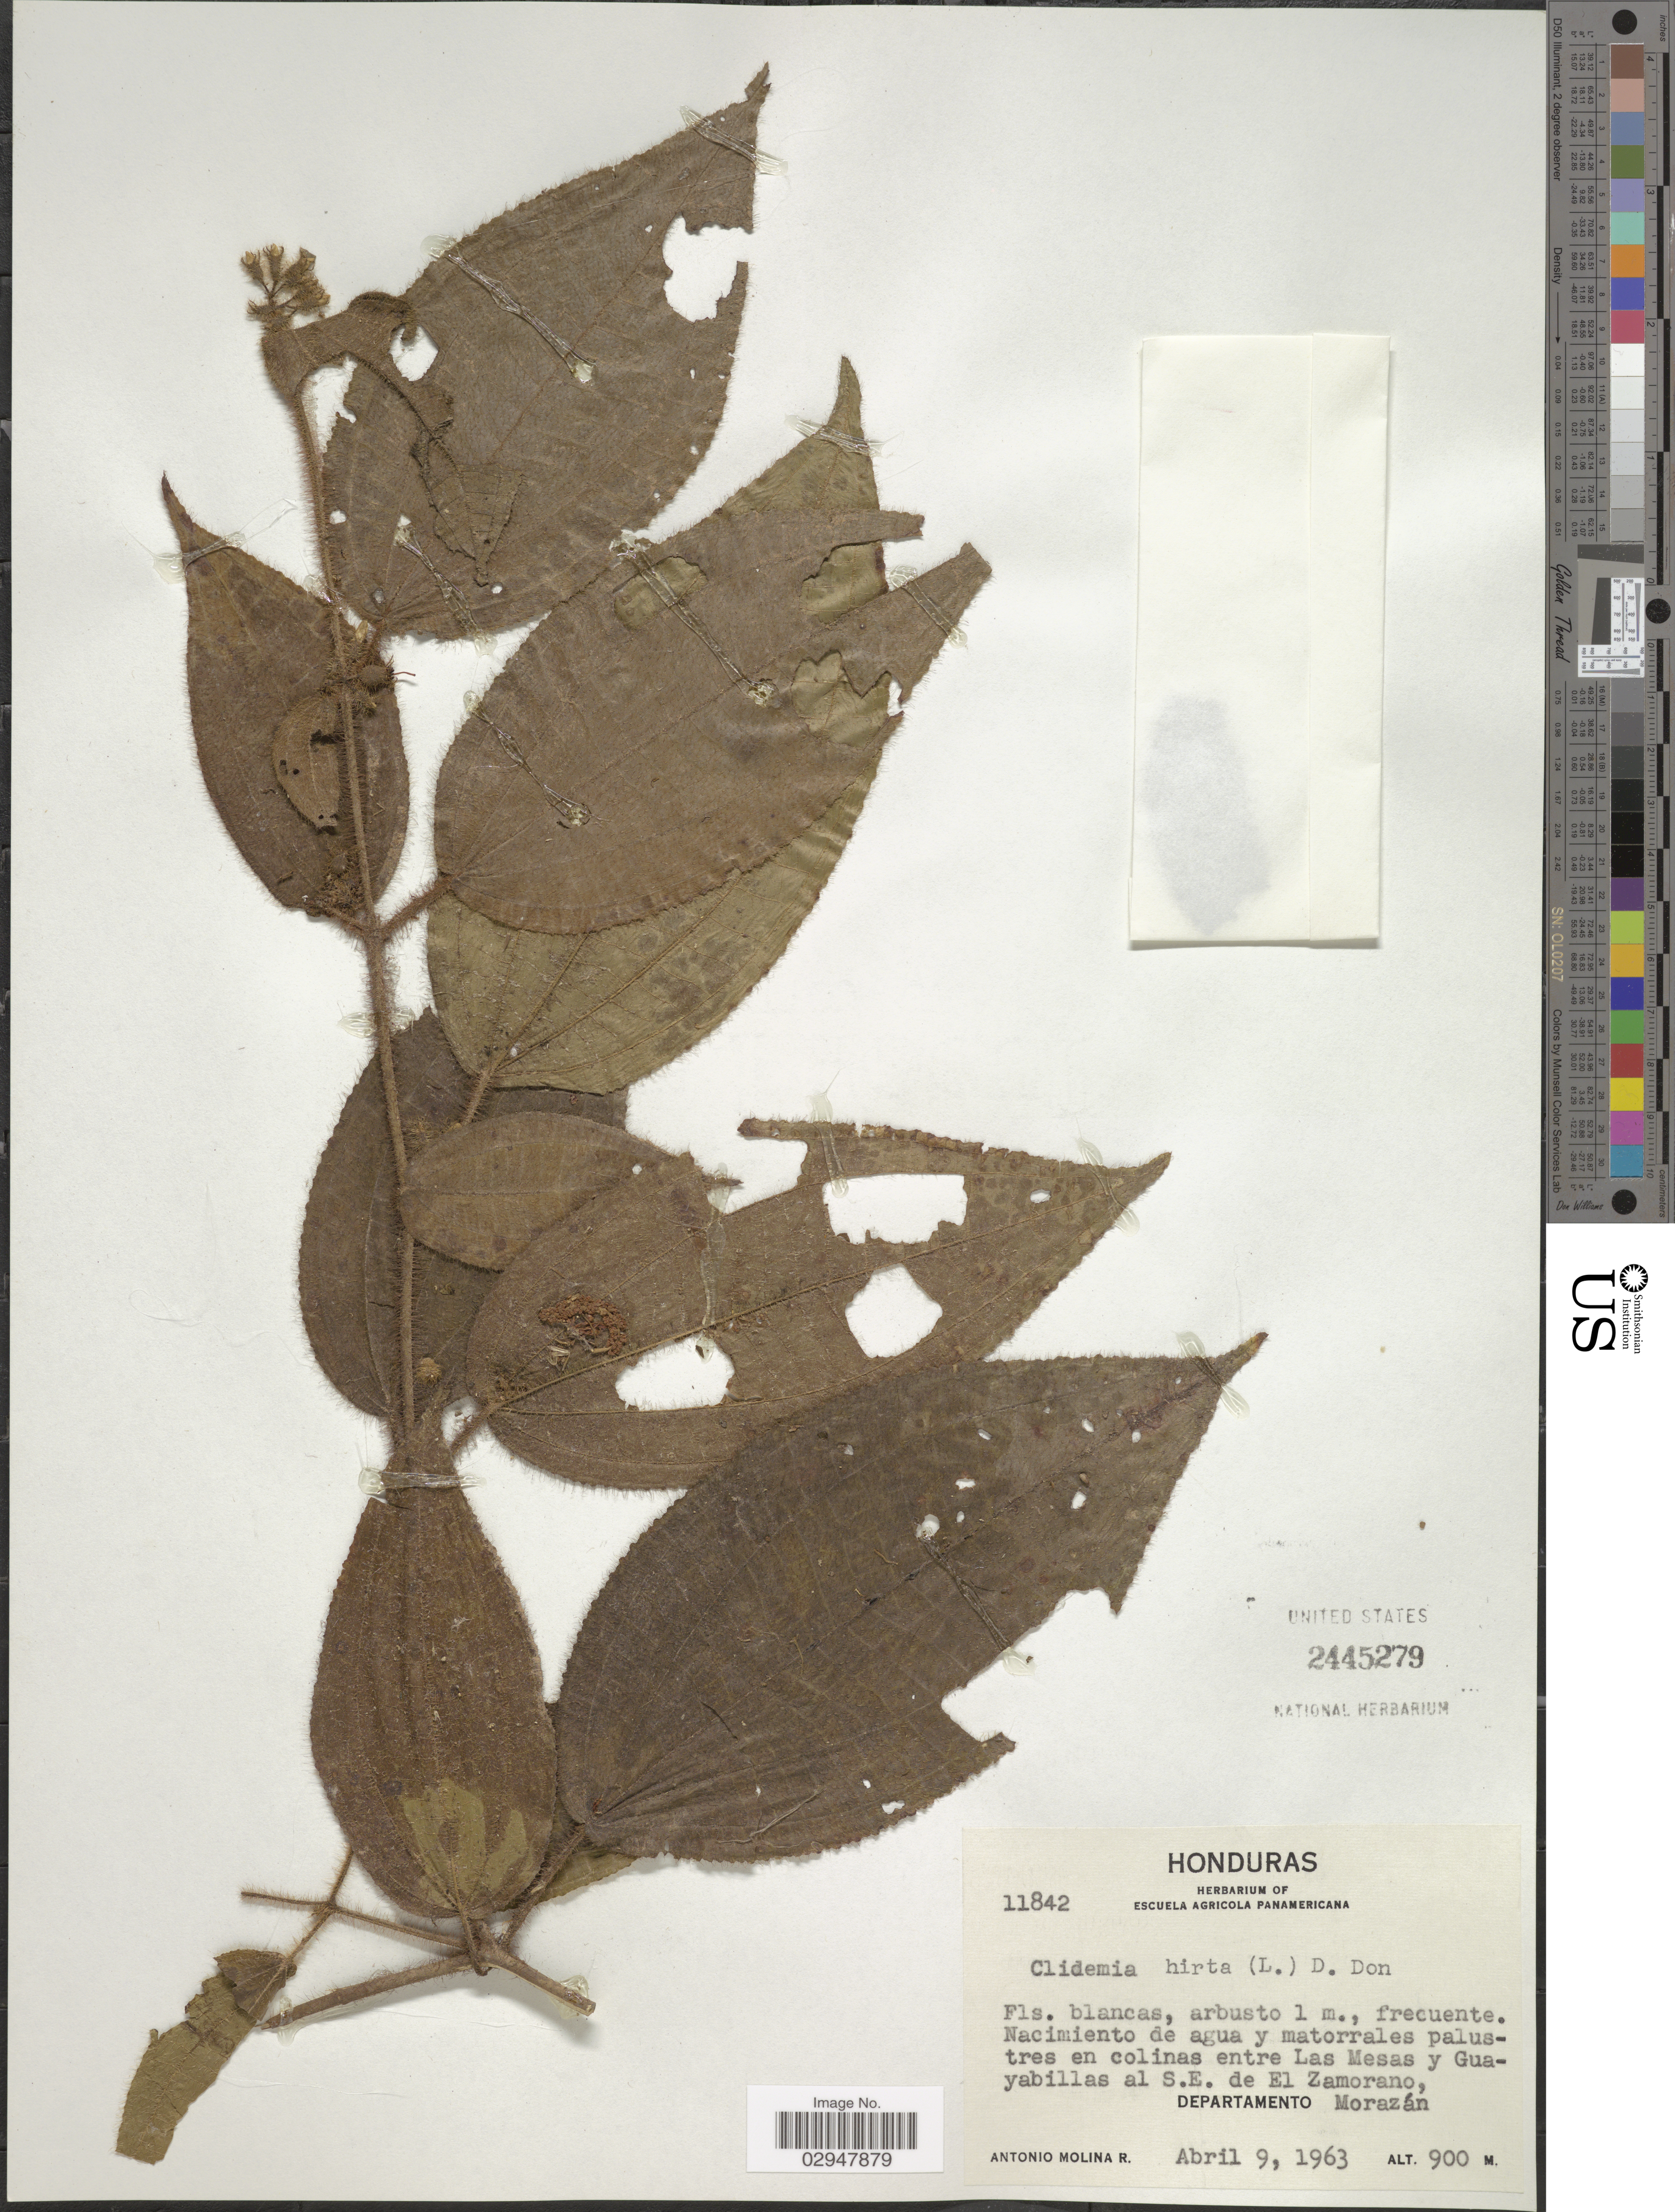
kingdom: Plantae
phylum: Tracheophyta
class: Magnoliopsida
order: Myrtales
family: Melastomataceae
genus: Miconia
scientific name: Miconia hirta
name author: Cogn.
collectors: A. Molina R.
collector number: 11842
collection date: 1963-04-09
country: Honduras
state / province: Fco. Morazán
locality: Nacimiento de agua y matorrales palustres en colinas entre Las Mesas y Guayabillas al S.E. de El Zamorano, Departamento Morazán.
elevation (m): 900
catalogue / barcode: US 2445279